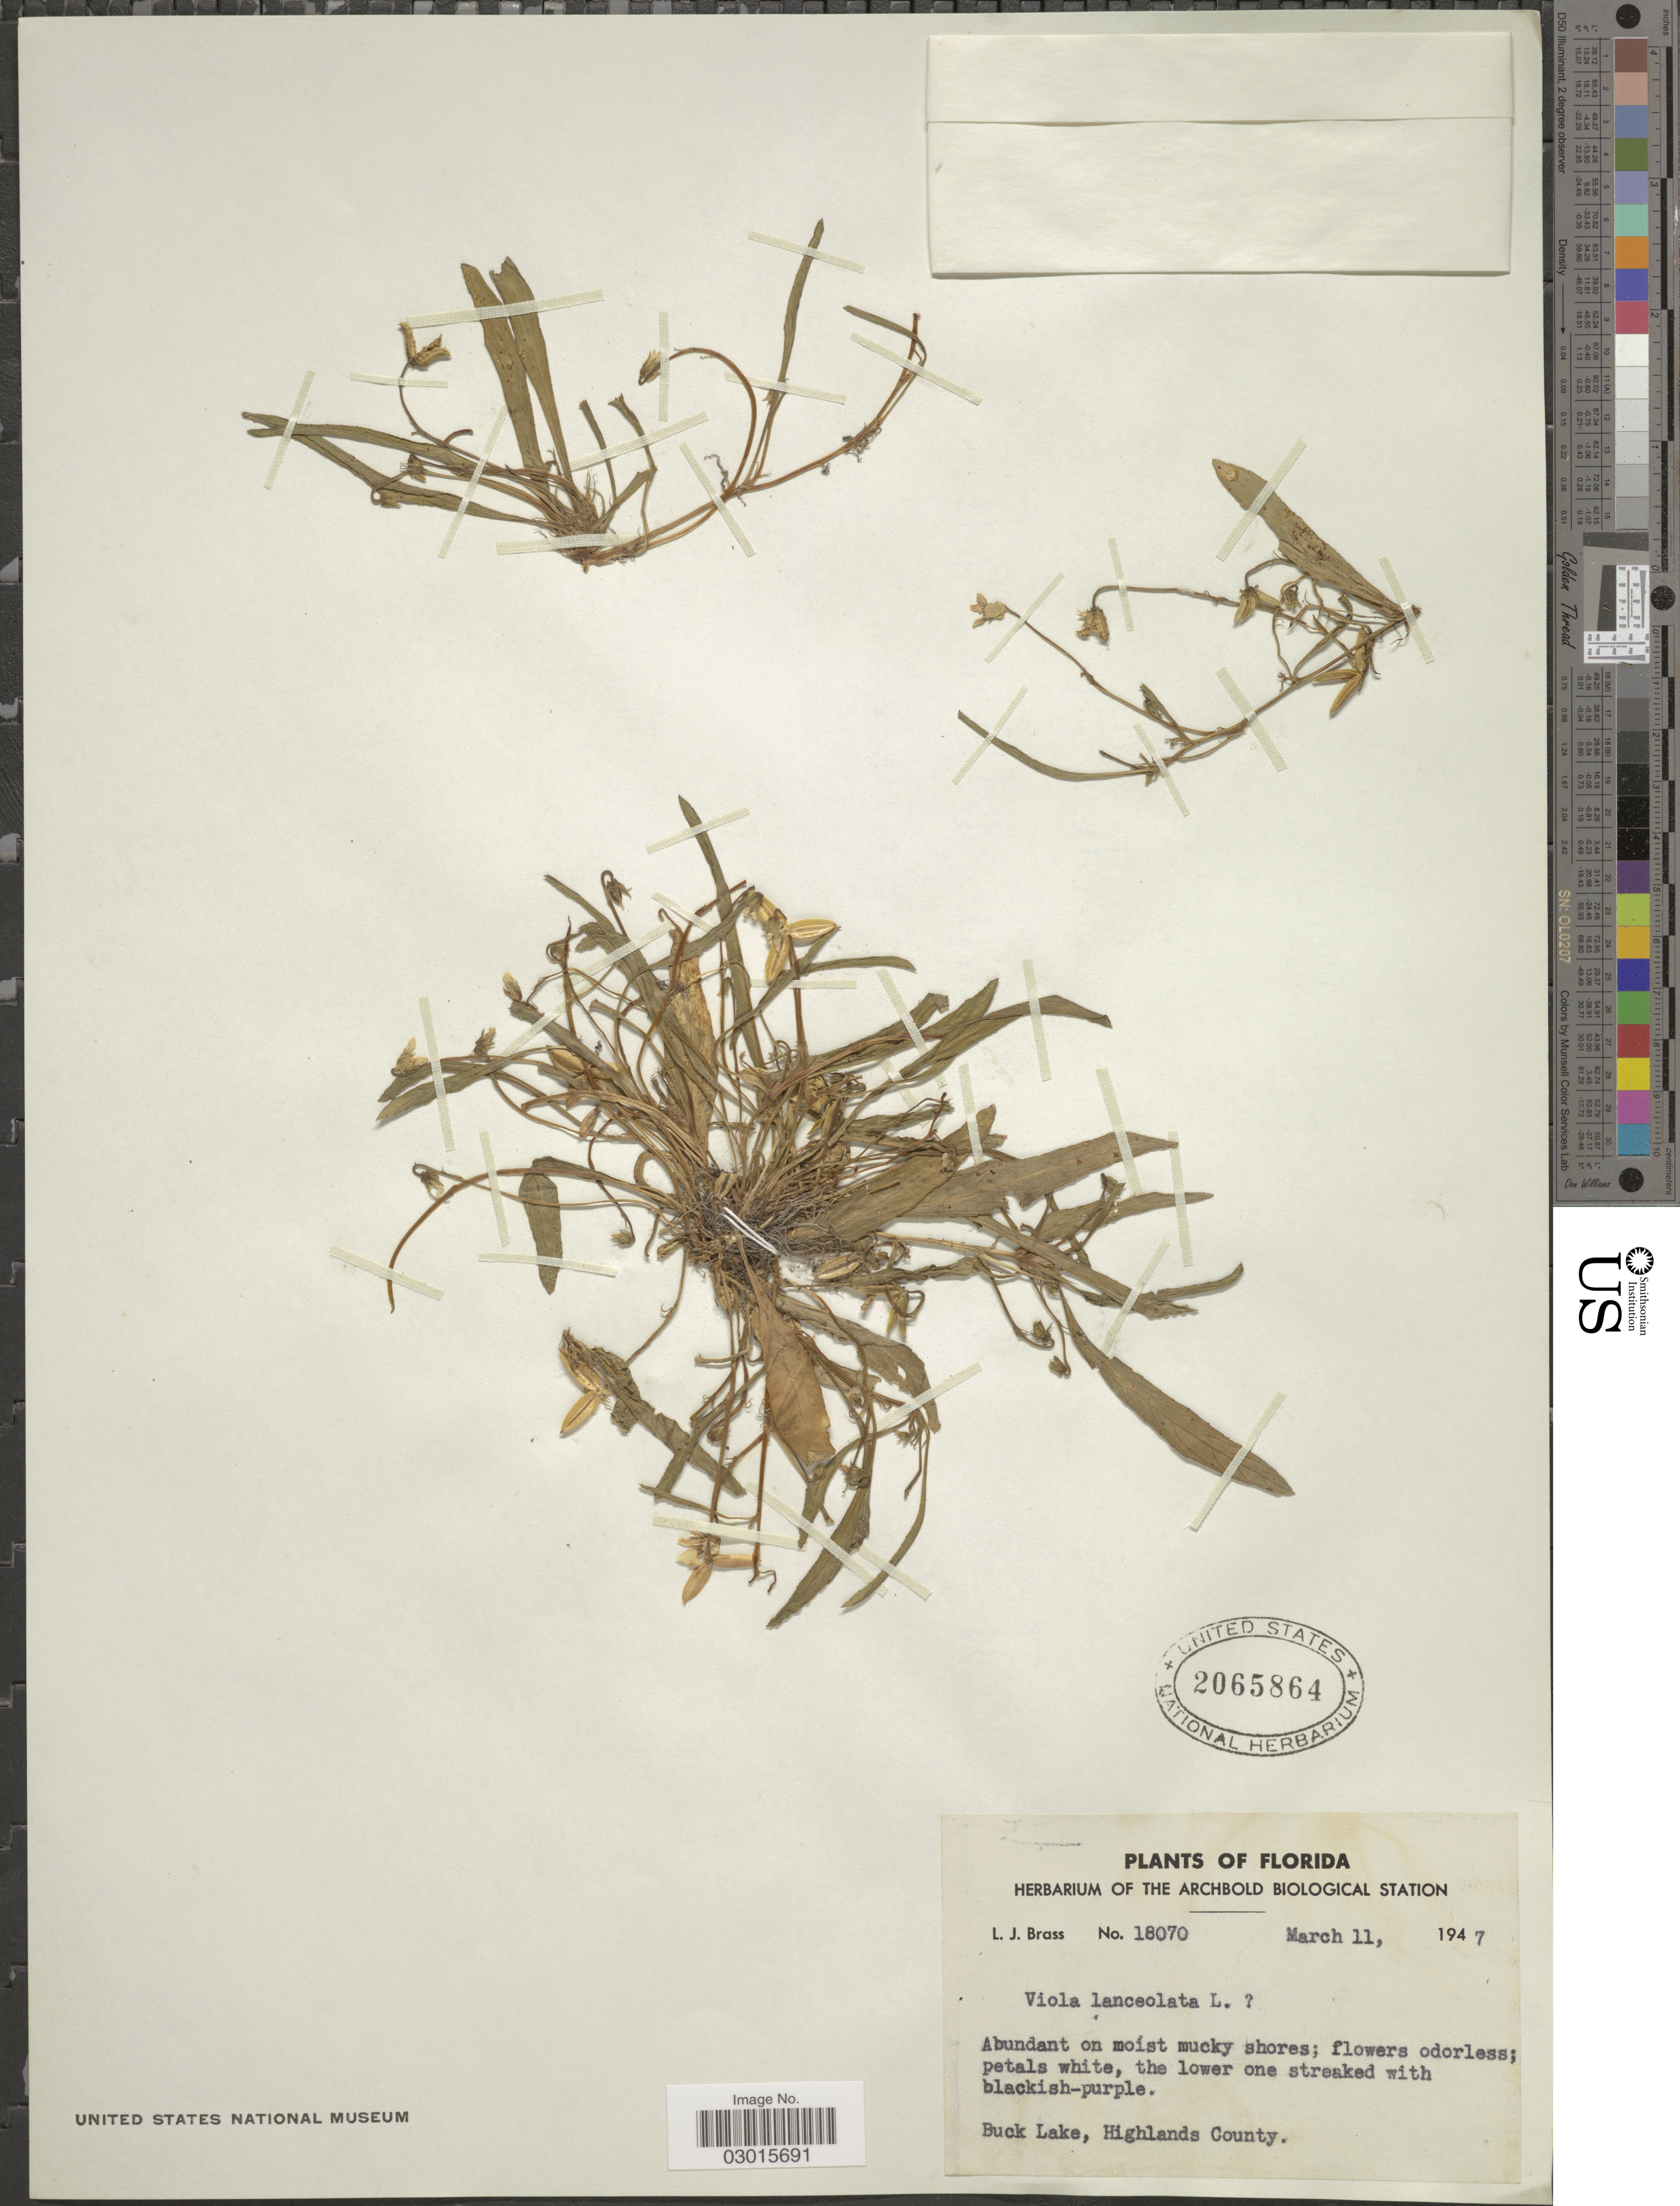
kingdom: Plantae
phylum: Tracheophyta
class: Magnoliopsida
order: Malpighiales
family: Violaceae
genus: Viola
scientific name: Viola lanceolata subsp. vittata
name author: (Greene) N. H. Russell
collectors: L. J. Brass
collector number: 18070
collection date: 1947-03-11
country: United States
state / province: Florida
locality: Buck Lake, Highlands County.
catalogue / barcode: US 2065864